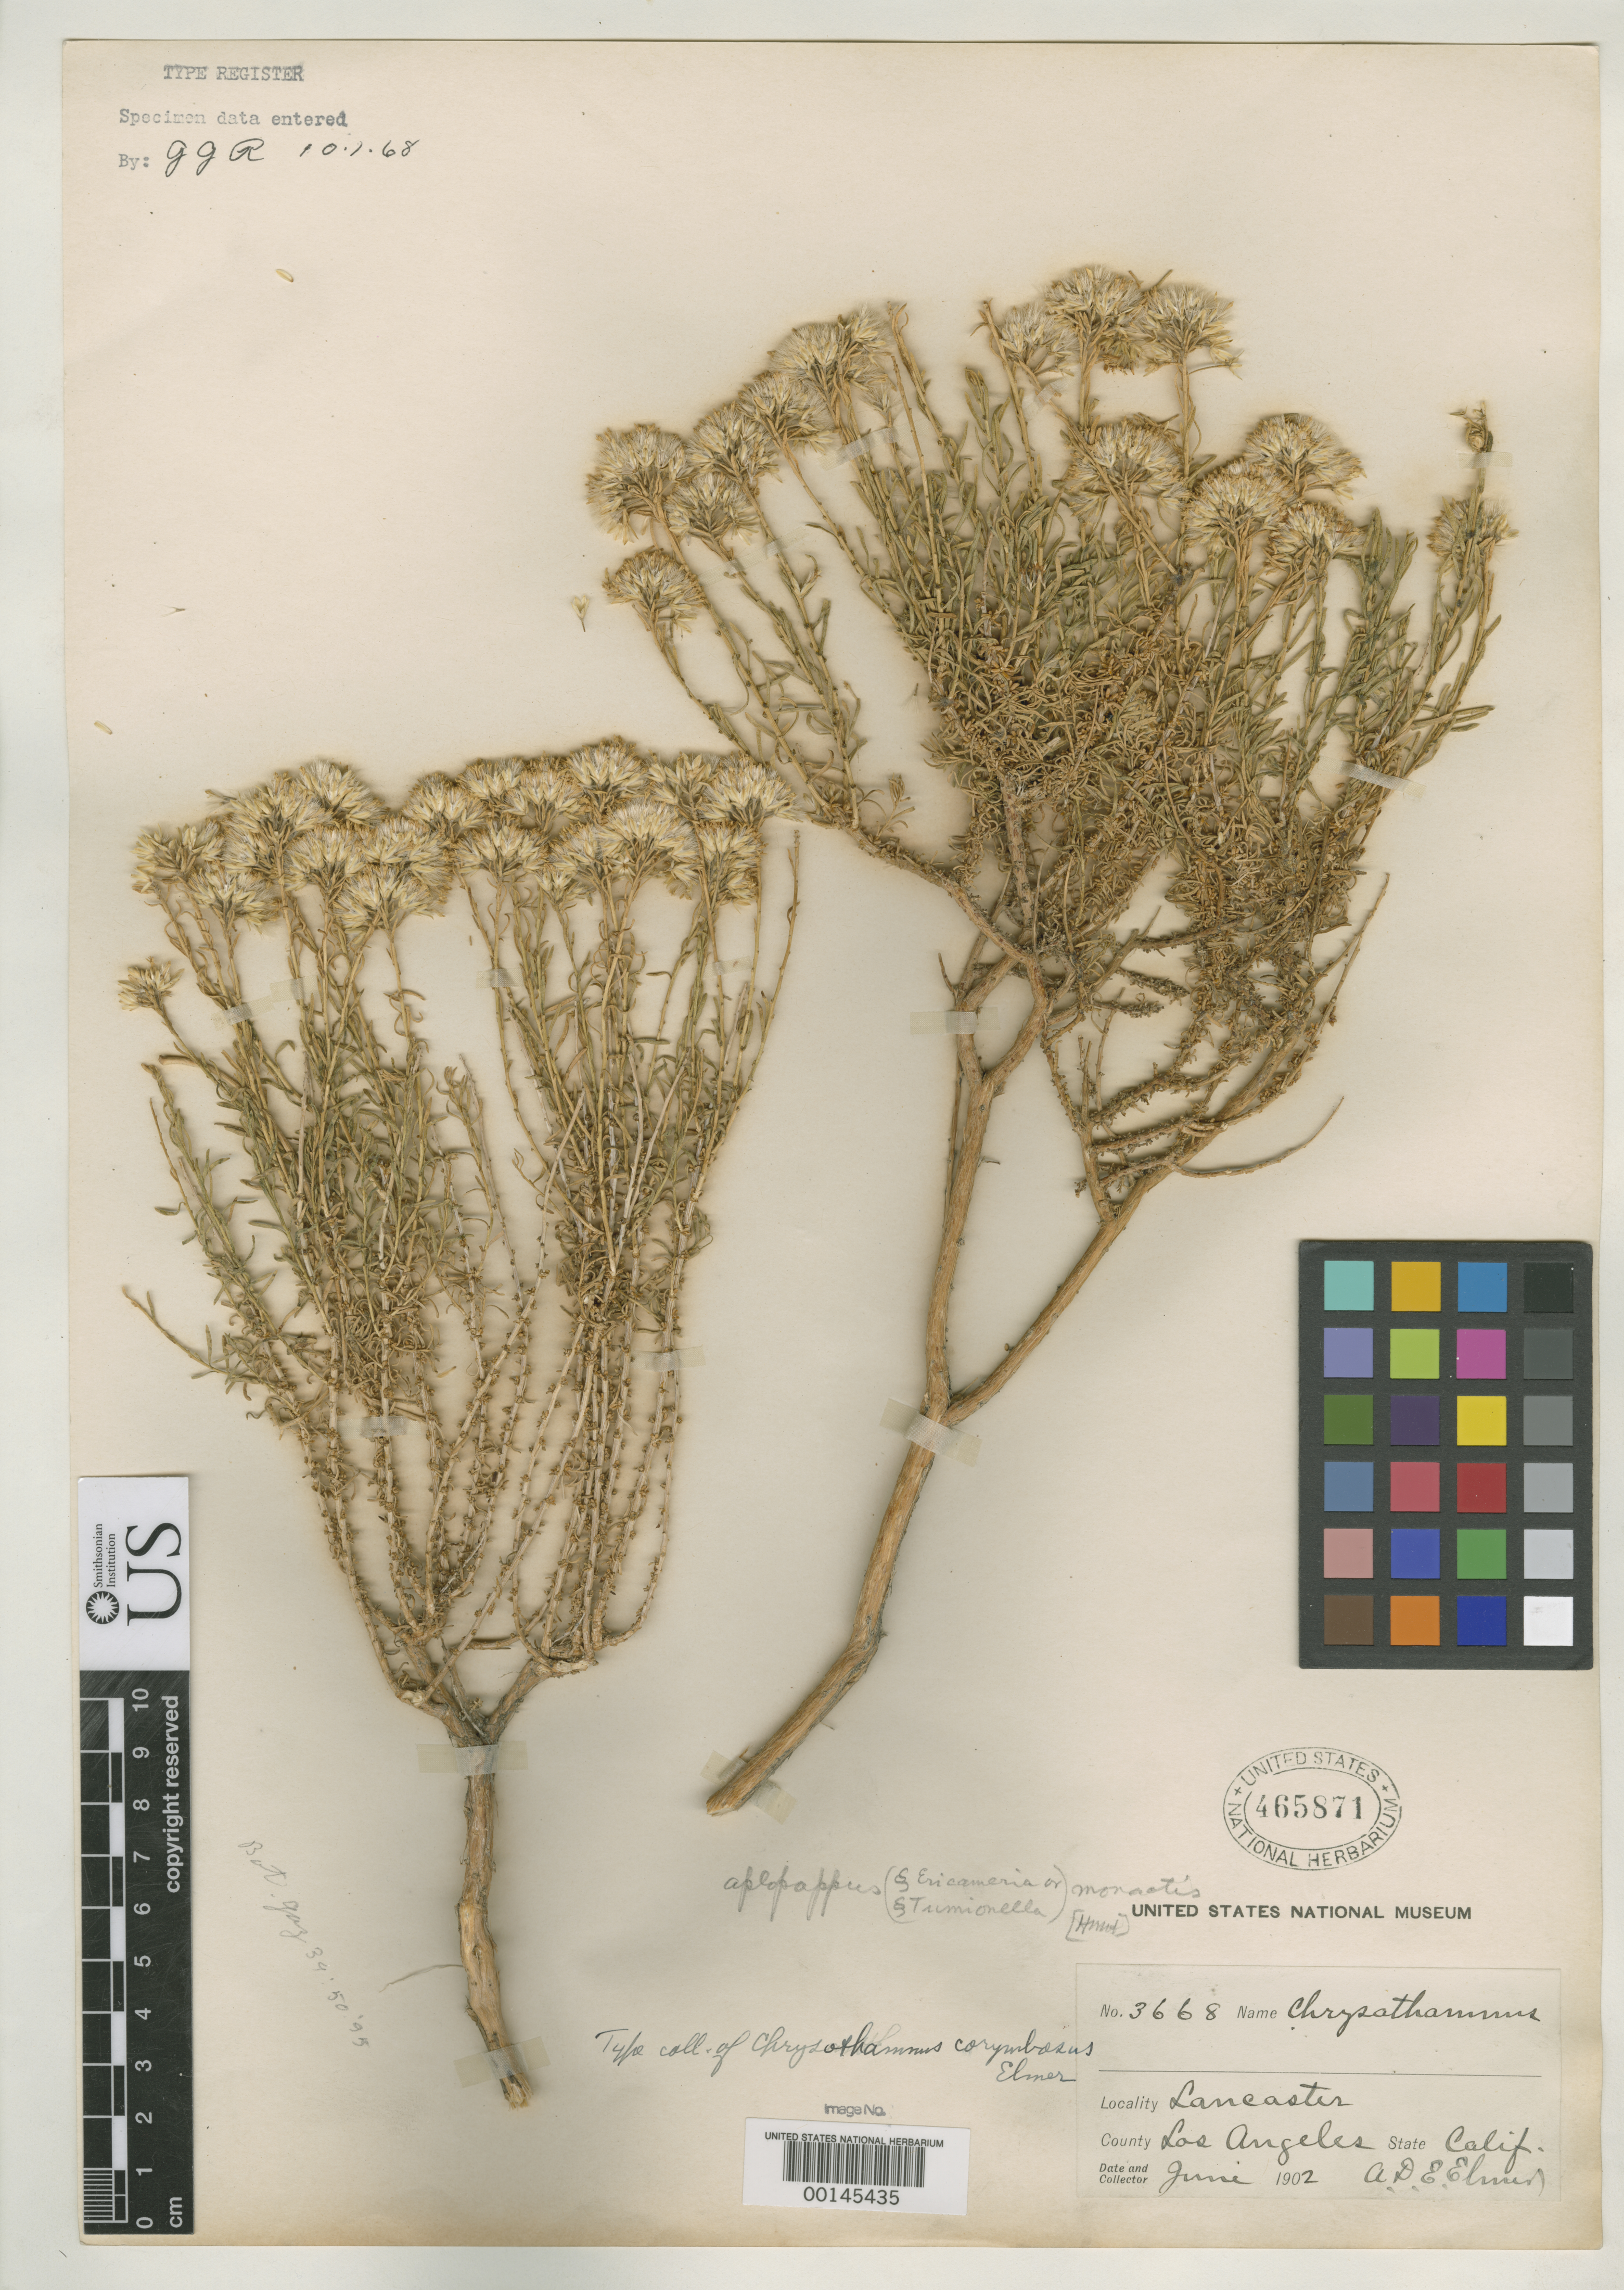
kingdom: Plantae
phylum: Tracheophyta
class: Magnoliopsida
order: Asterales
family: Asteraceae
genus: Chrysothamnus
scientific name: Chrysothamnus corymbosus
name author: Elmer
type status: Type Material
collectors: A. D. E. Elmer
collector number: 3668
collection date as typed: Jun 1902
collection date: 1902-06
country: United States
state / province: California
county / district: Los Angeles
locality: Lancaster.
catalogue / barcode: US 465871